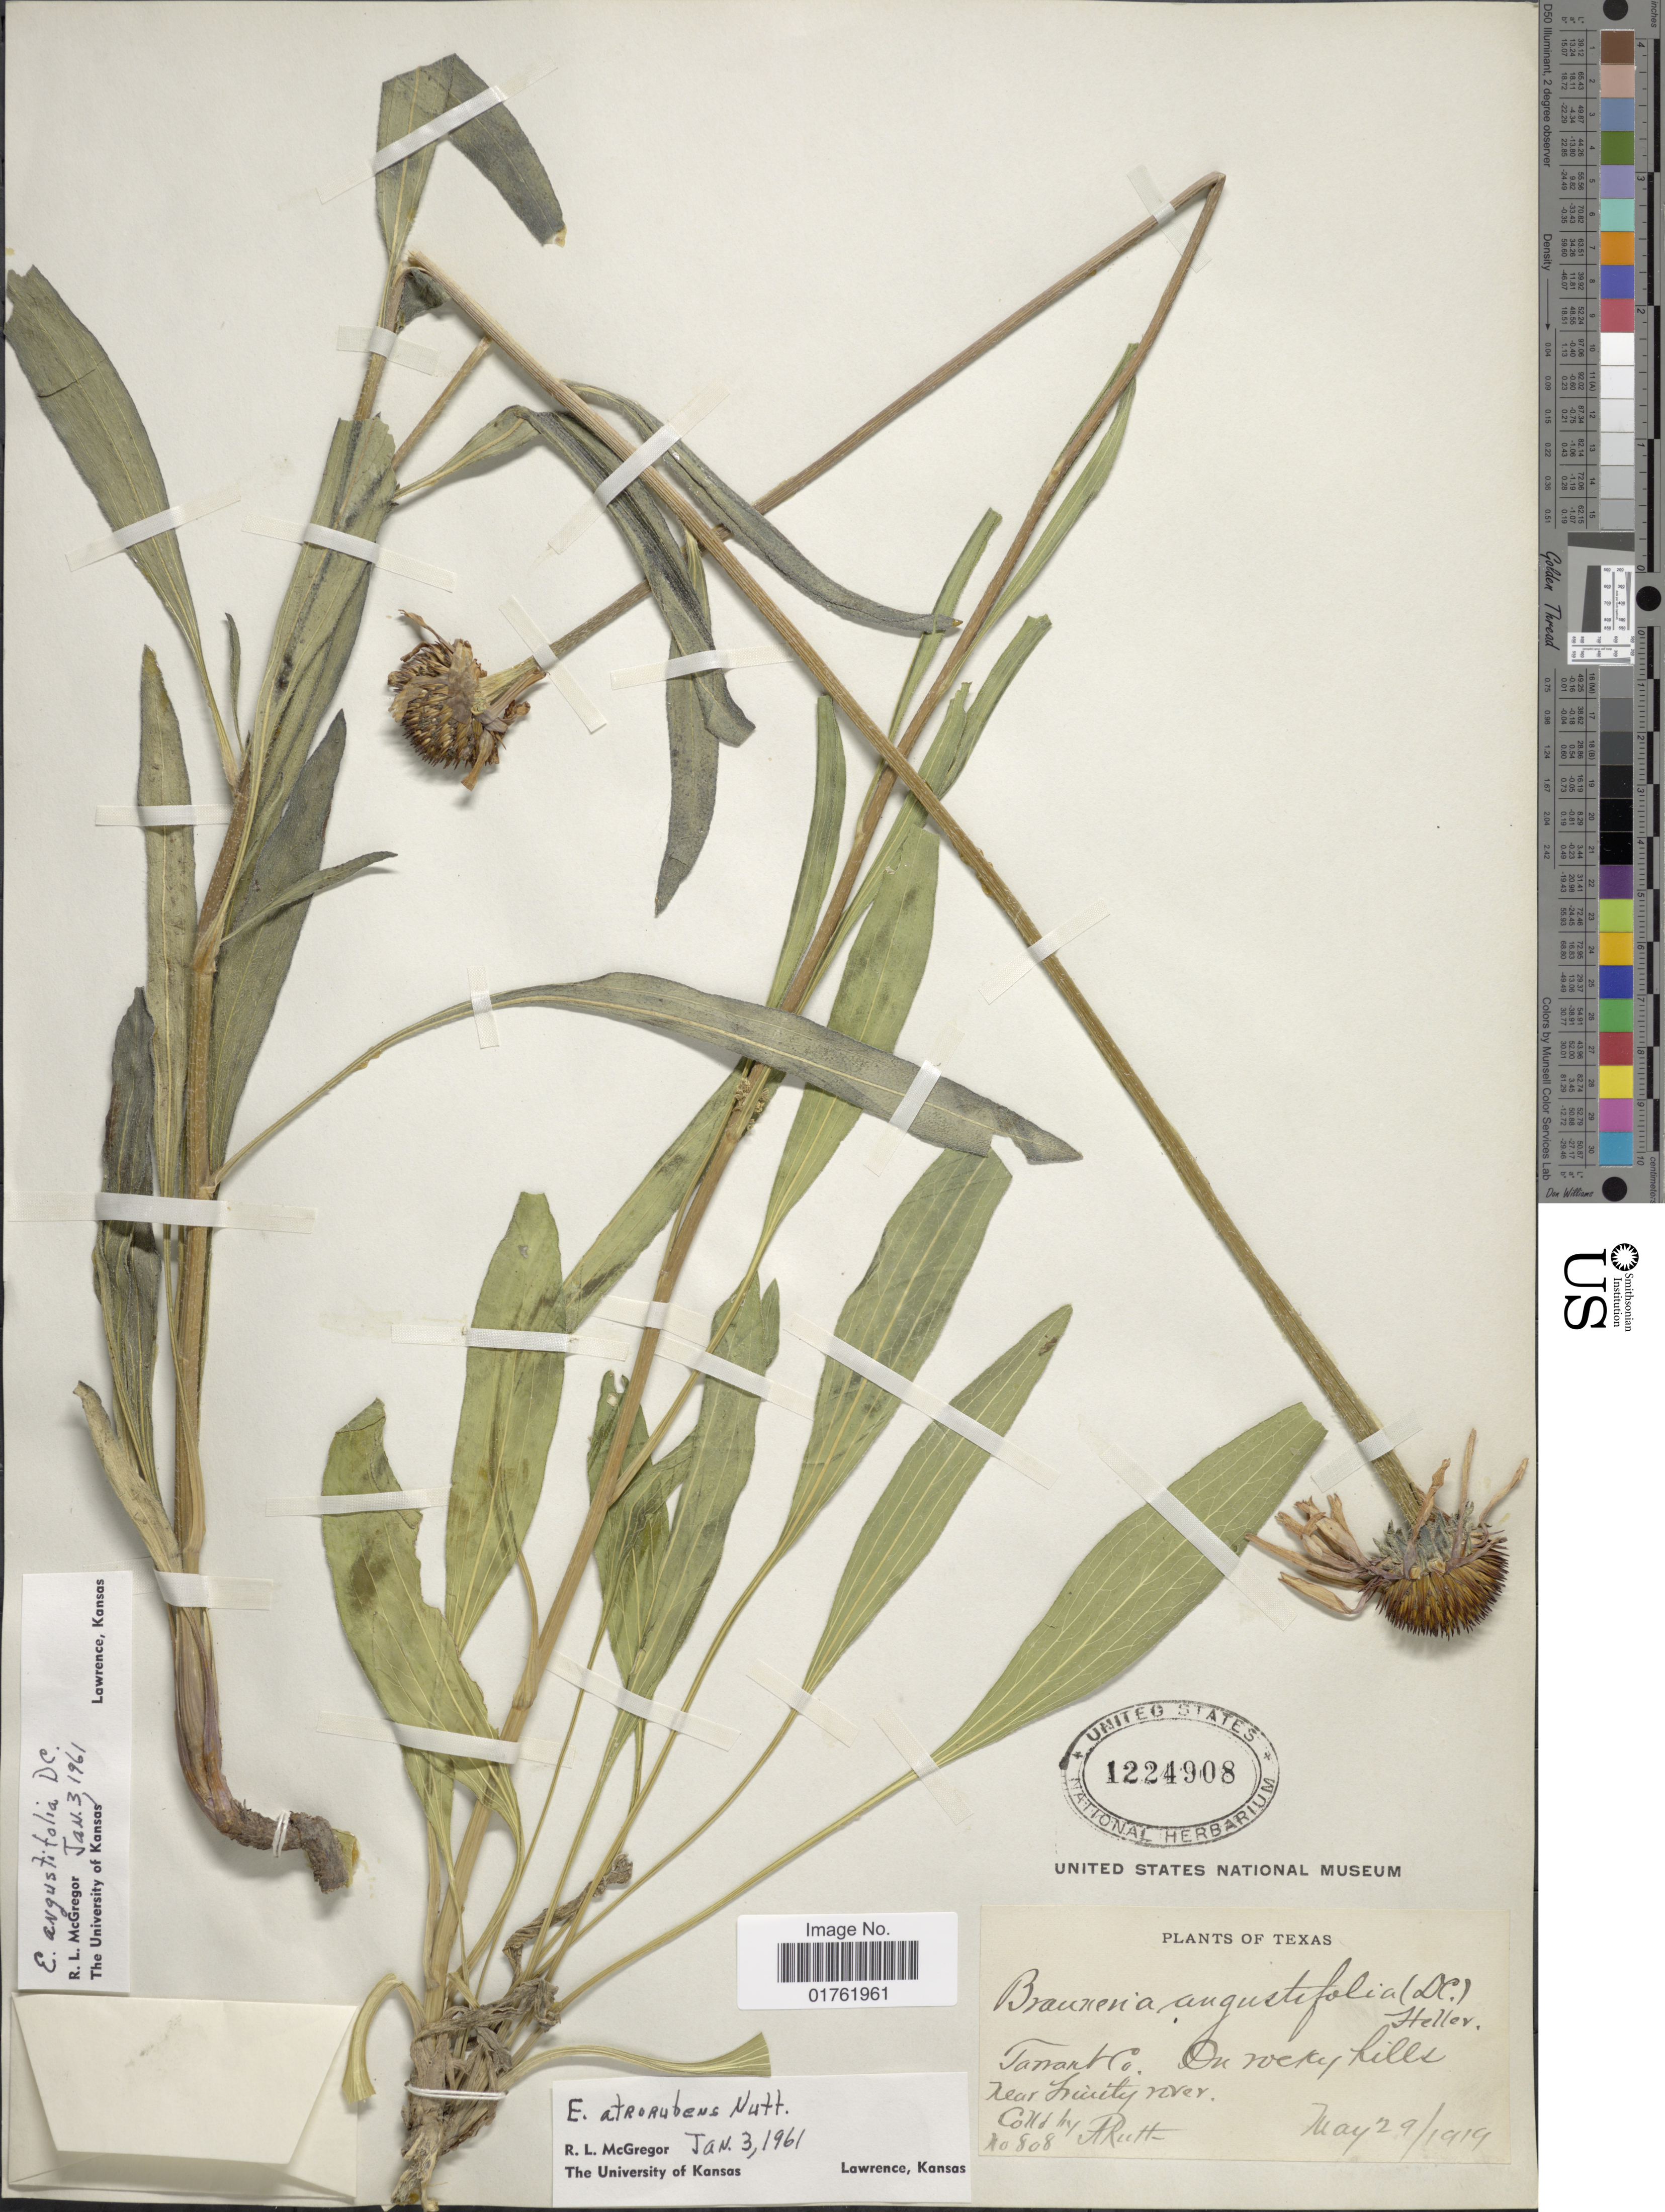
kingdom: Plantae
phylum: Tracheophyta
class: Magnoliopsida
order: Asterales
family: Asteraceae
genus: Echinacea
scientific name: Echinacea atrorubens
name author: (Nutt.) Nutt.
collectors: A. Ruth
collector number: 808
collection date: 1919-05-29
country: United States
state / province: Texas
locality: Tarrant Co. On rocky hills near fruitly river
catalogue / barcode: US 1224908